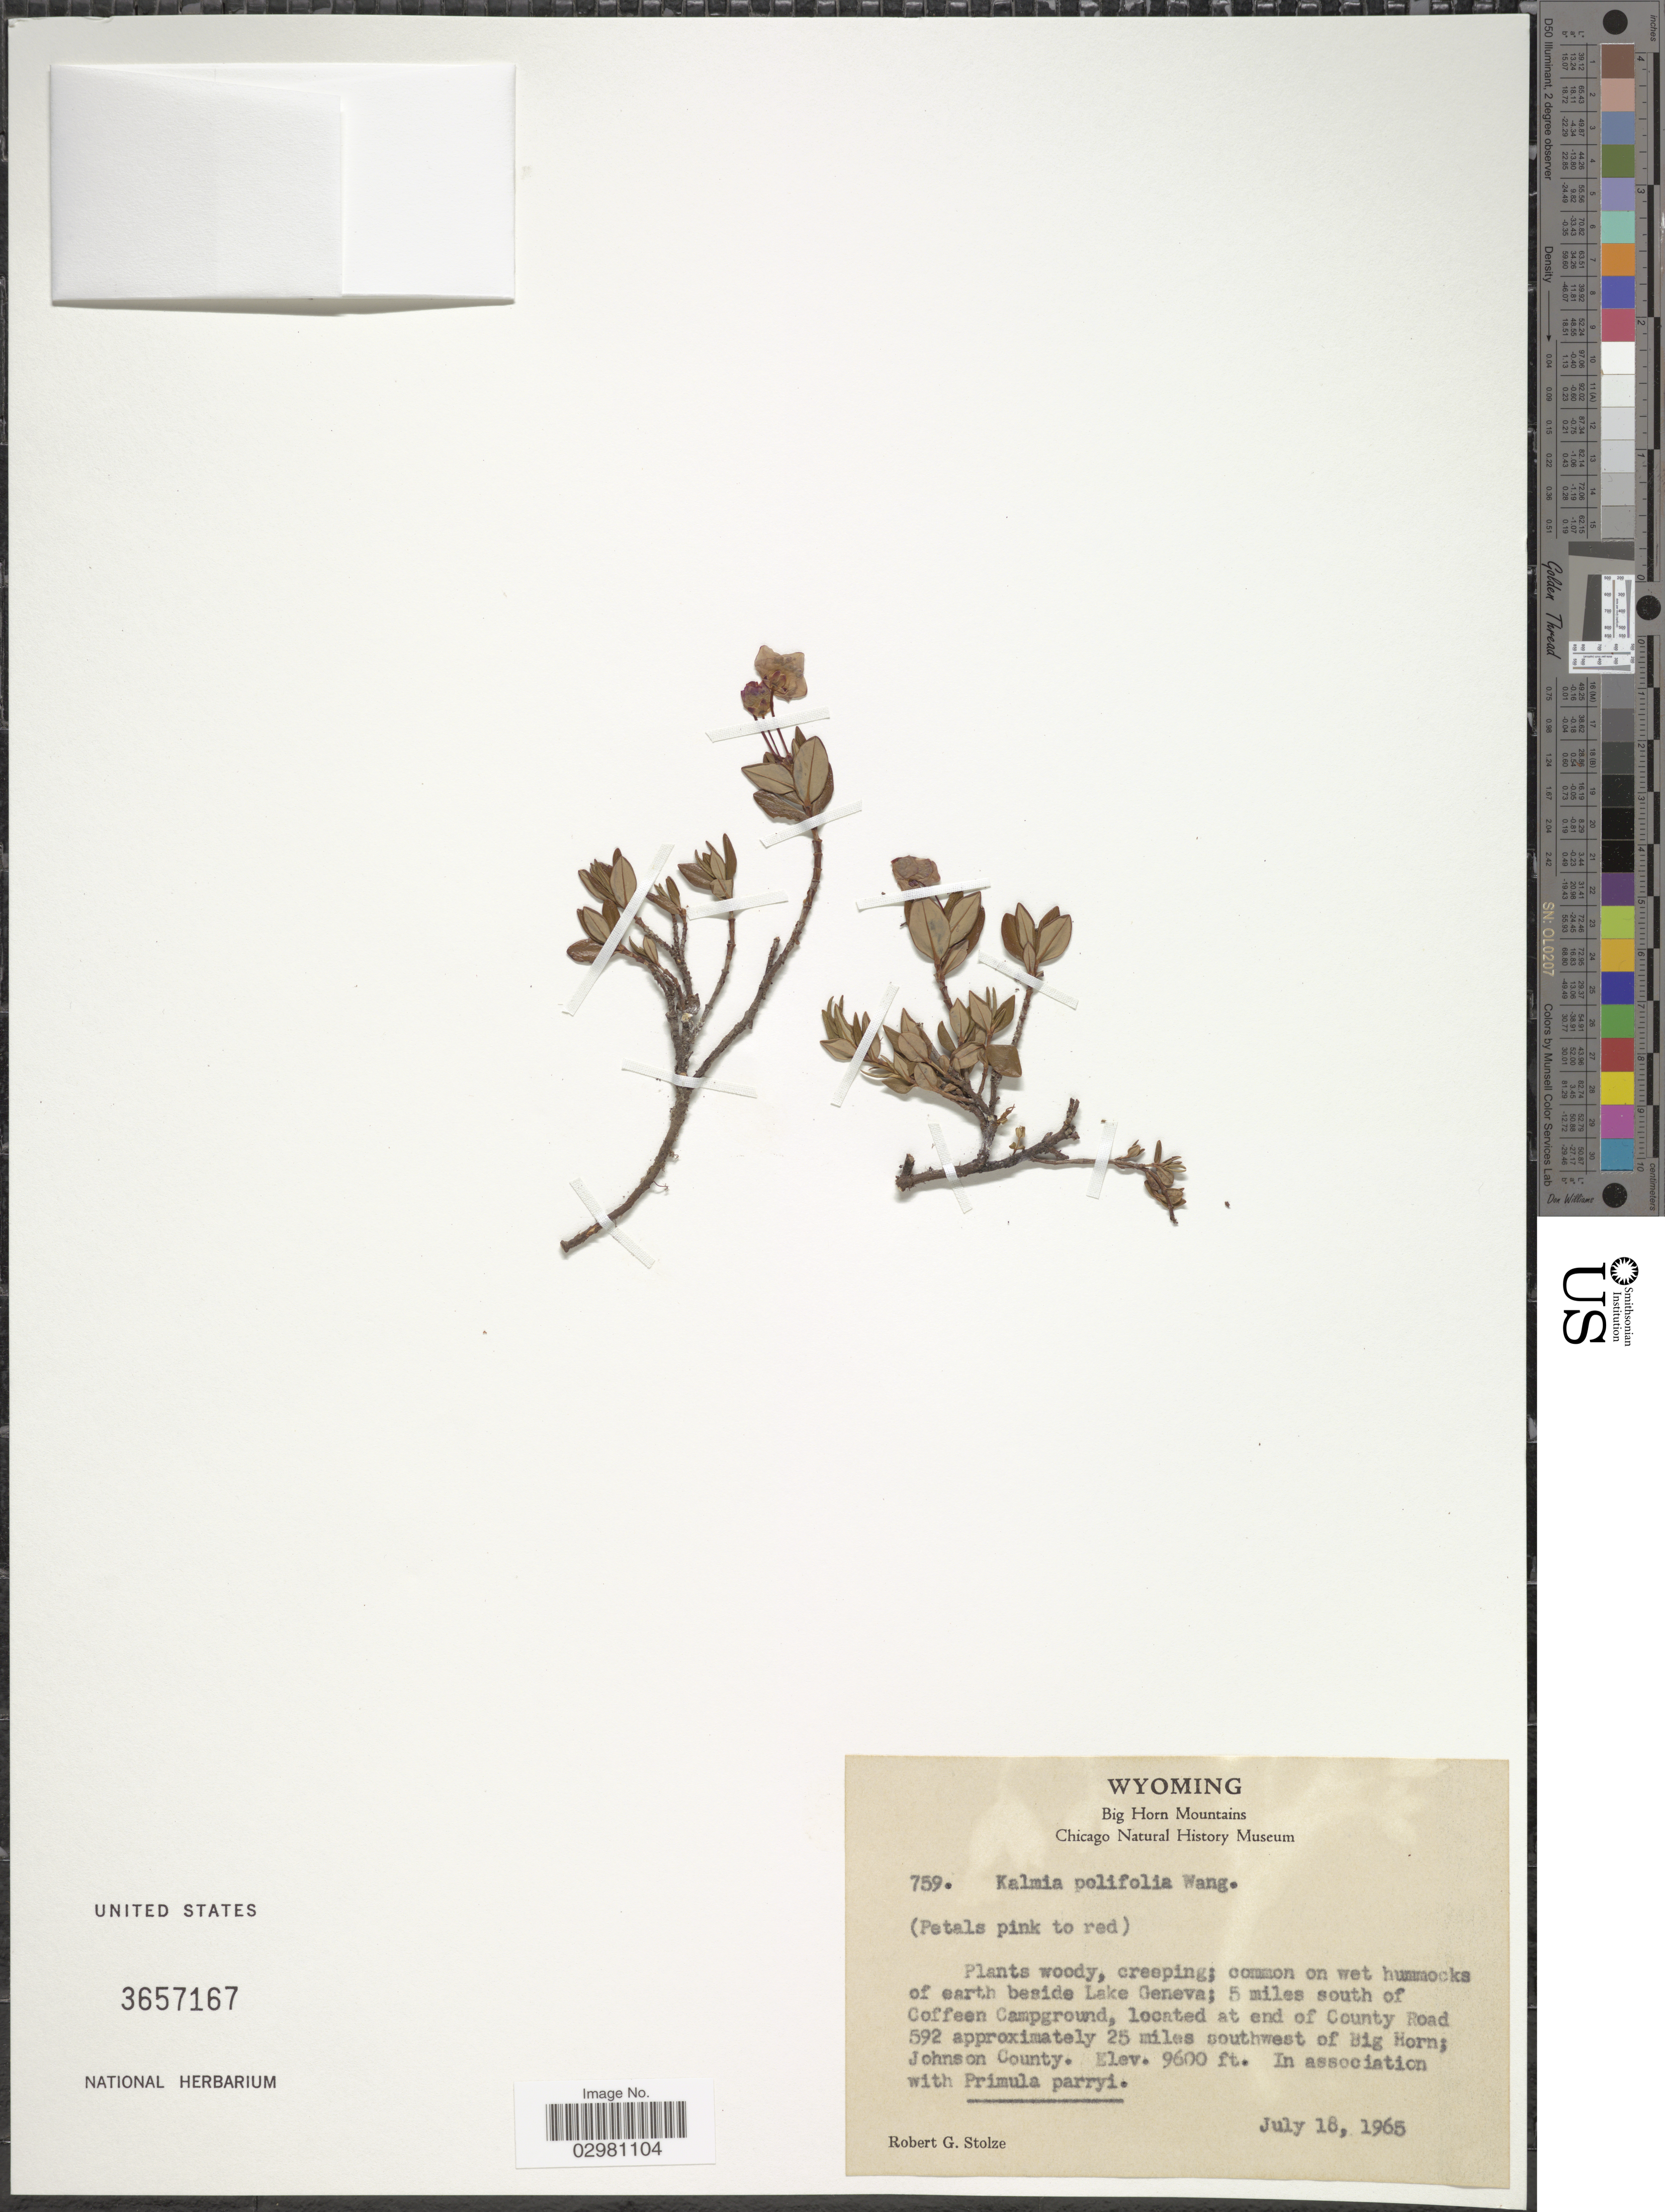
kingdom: Plantae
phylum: Tracheophyta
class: Magnoliopsida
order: Ericales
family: Ericaceae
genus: Kalmia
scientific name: Kalmia polifolia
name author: Wangenh.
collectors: R. G. Stolze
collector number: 759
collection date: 1965-07-18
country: United States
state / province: Wyoming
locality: Big Horn Mountains. Common on wet hummocks of earth beside Lake Geneva; 5 miles south of Coffeen Campground, located at end of County Road 592 approximately 25 miles southwest of Big Horn; Johnson County.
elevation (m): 2926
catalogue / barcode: US 3657167